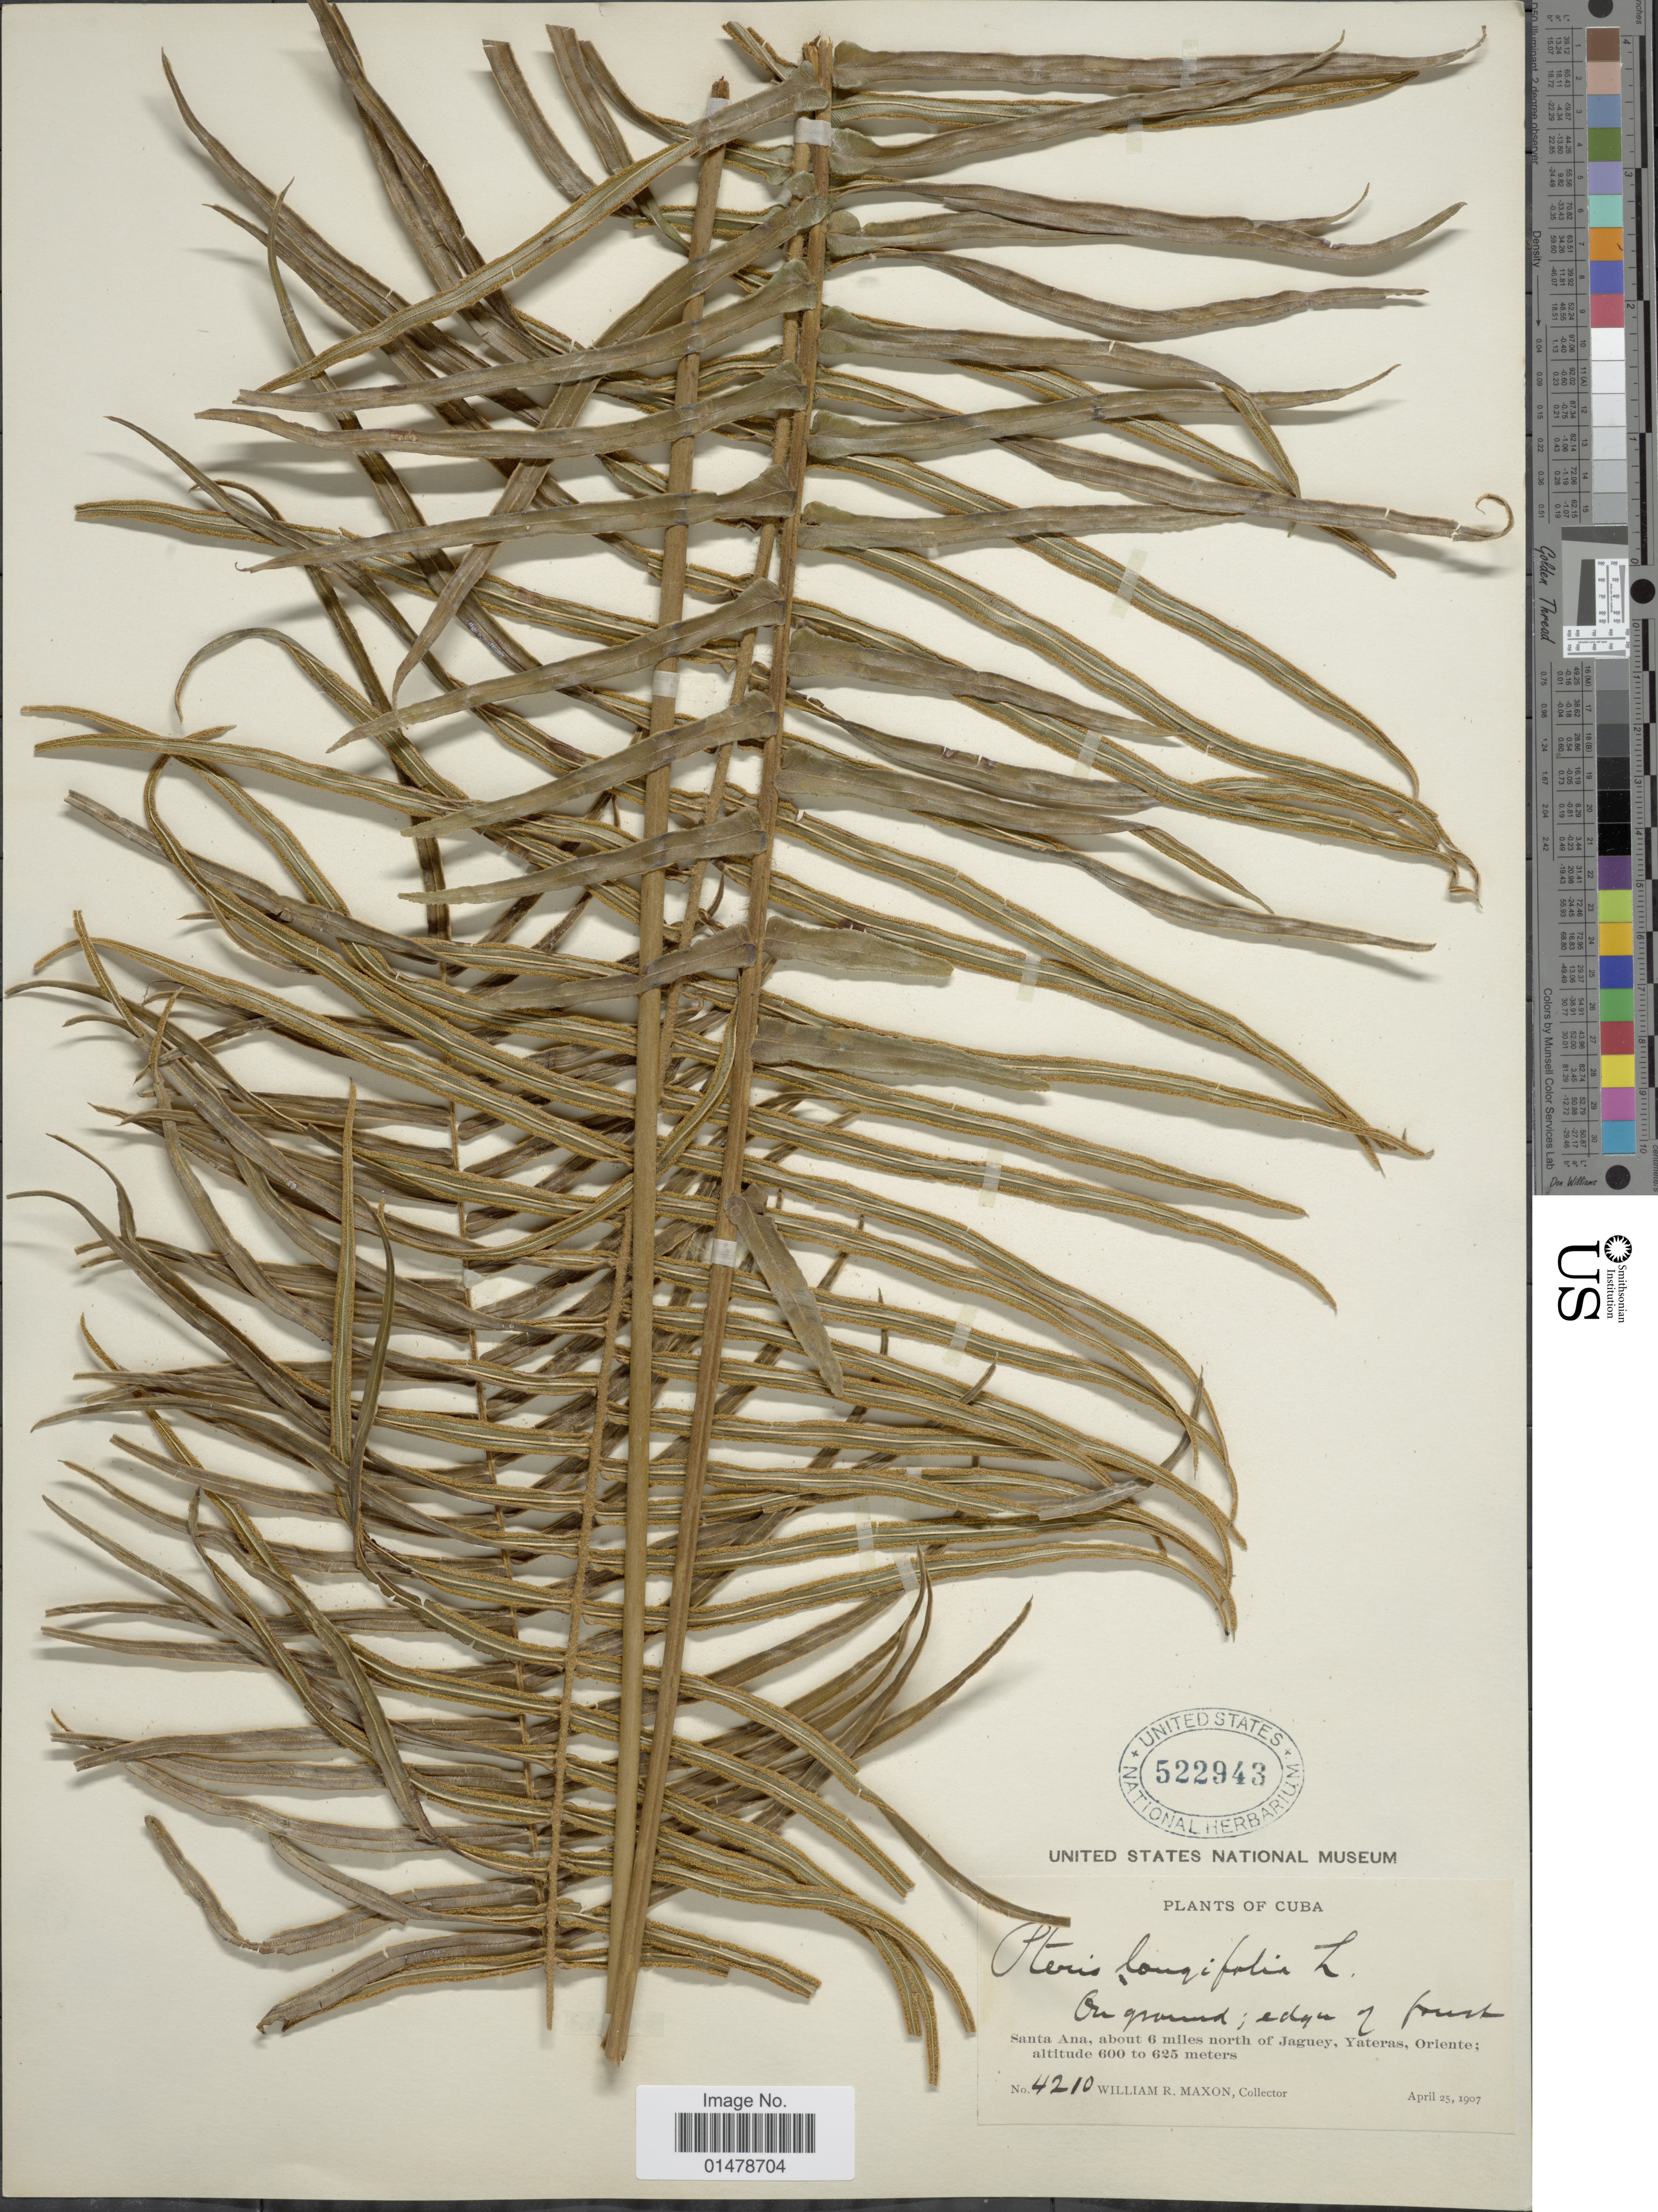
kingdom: Plantae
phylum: Tracheophyta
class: Polypodiopsida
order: Polypodiales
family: Pteridaceae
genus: Pteris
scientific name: Pteris longifolia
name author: L.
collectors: W. R. Maxon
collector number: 4210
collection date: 1907-04-25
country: Cuba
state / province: Oriente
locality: Santa Ana, about 6 miles north of Jaguey, Yateras.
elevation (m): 600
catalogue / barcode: US 522943